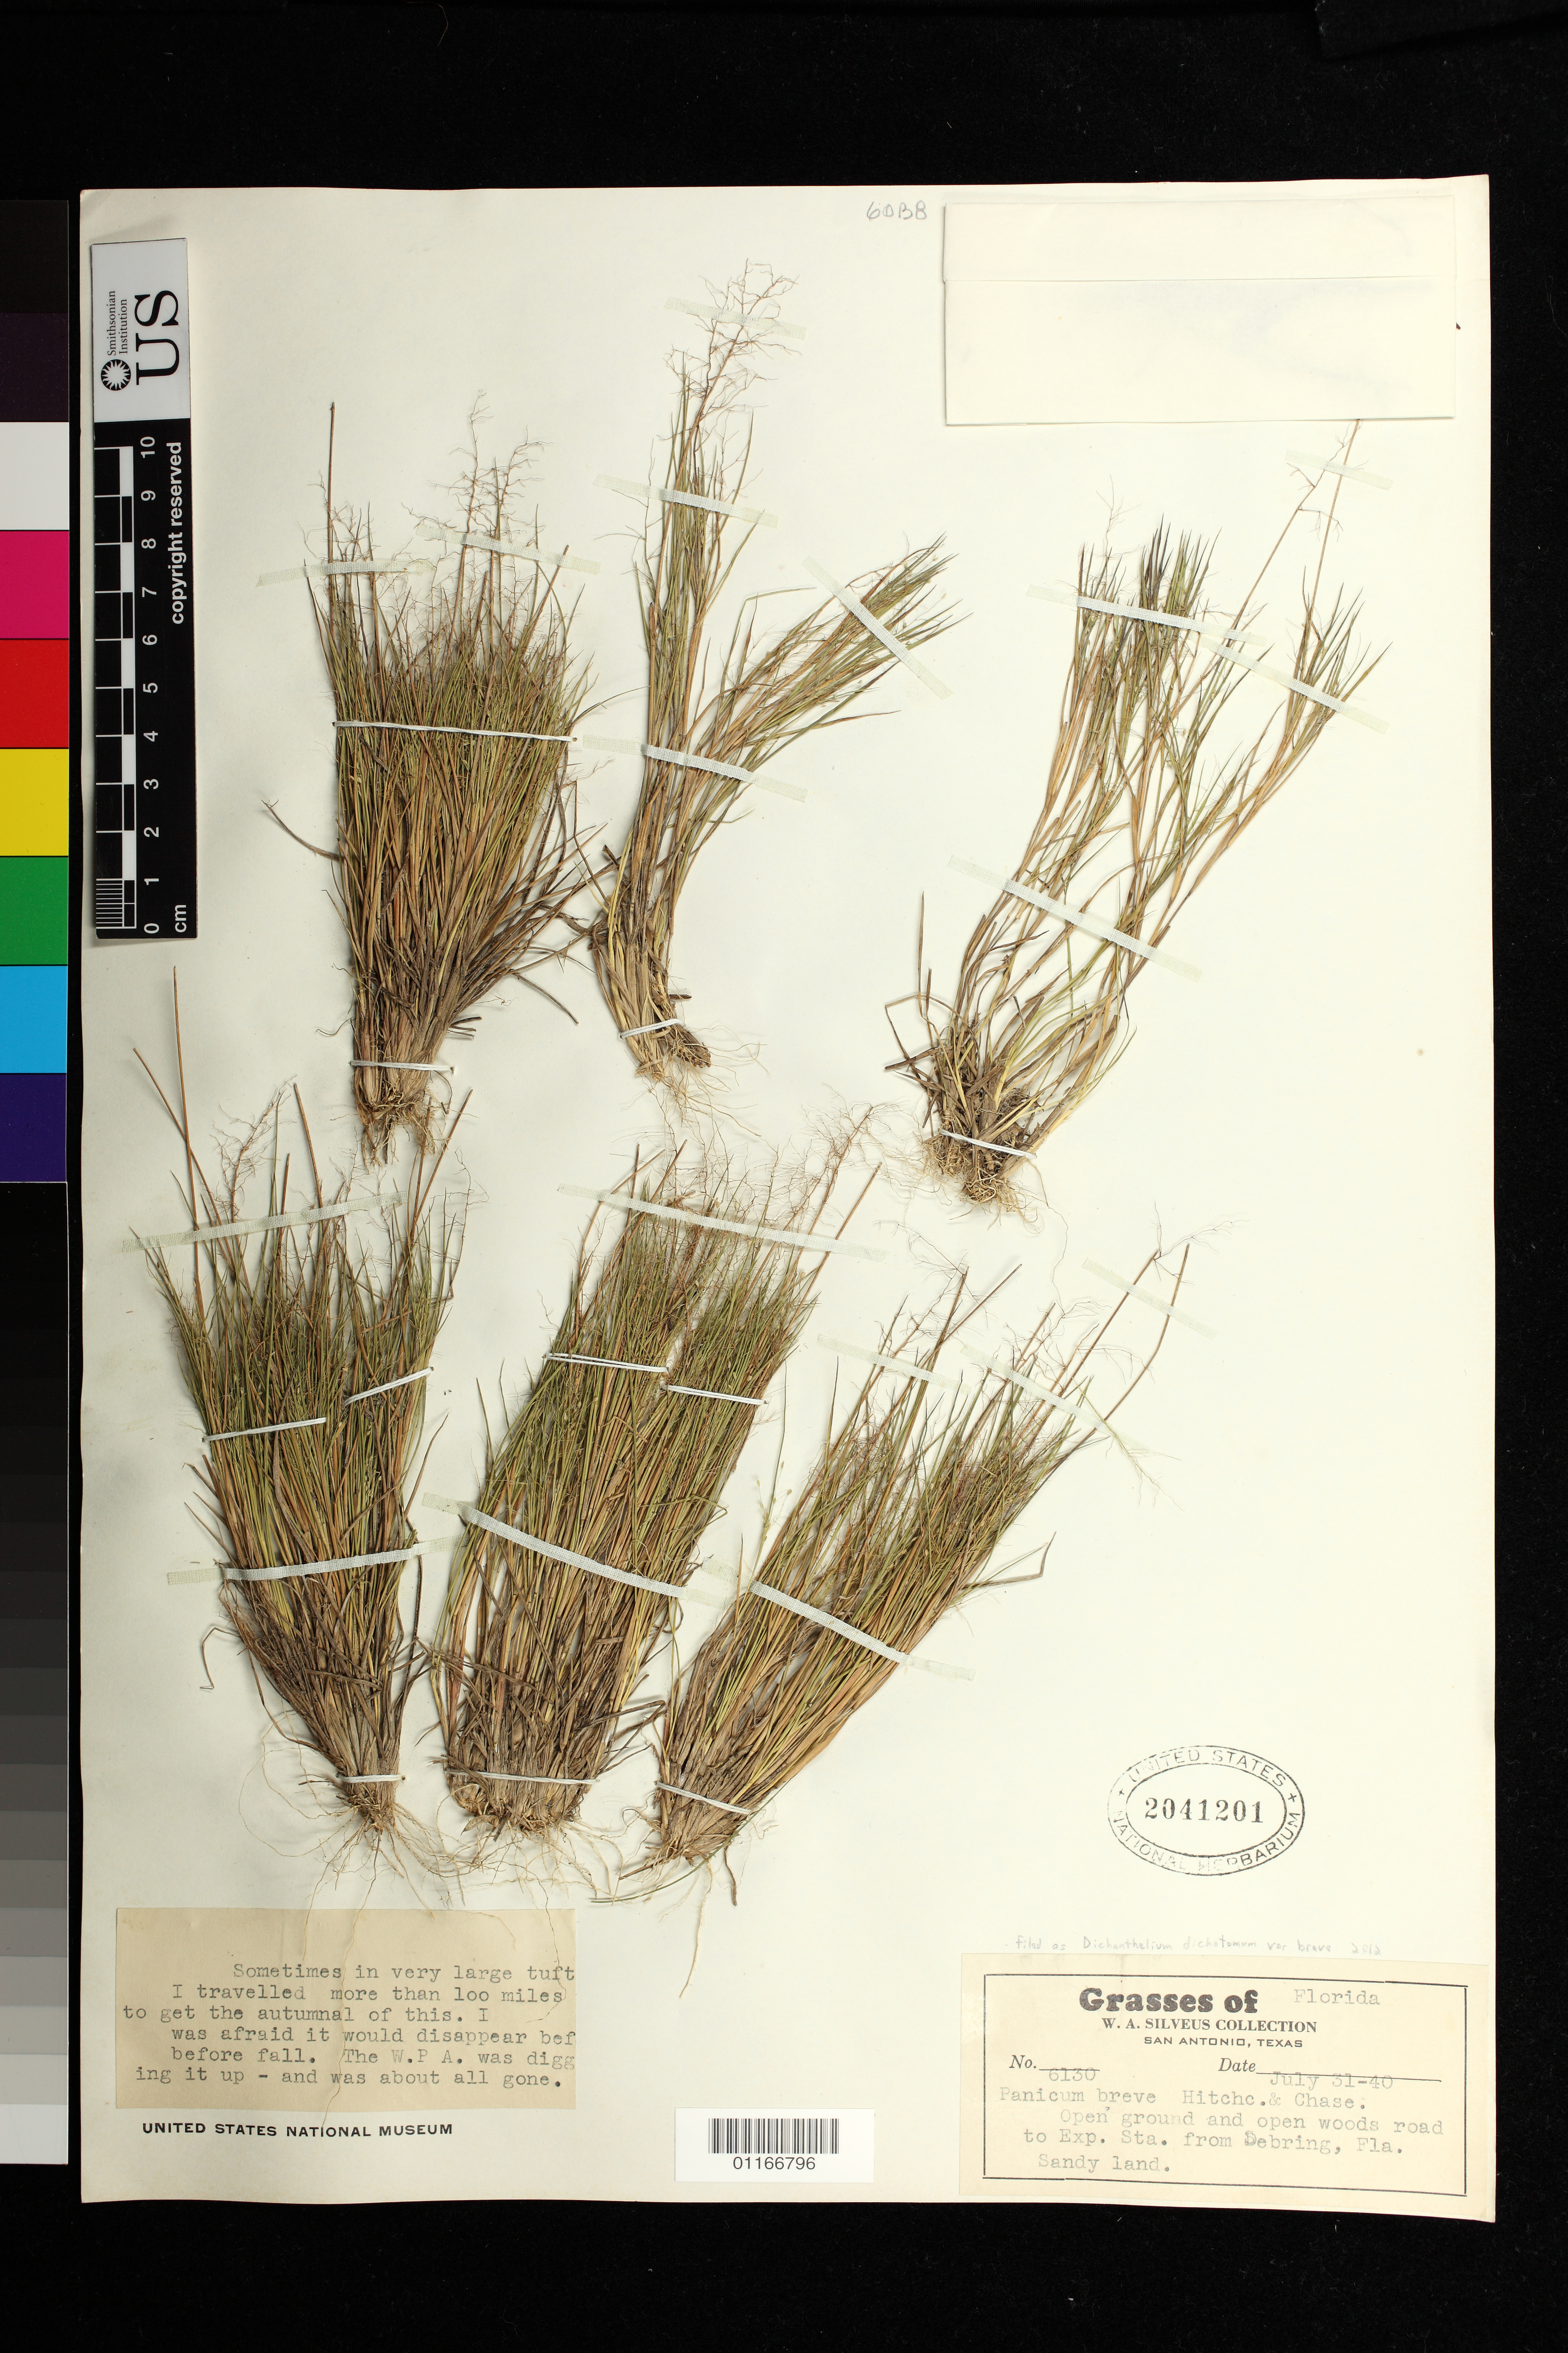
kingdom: Plantae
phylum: Tracheophyta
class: Liliopsida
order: Poales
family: Poaceae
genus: Dichanthelium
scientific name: Dichanthelium dichotomum var. breve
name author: (Hitchc. & Chase) Gould & C.A. Clark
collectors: W. Silveus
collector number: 6130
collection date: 1940-07-31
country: United States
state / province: Florida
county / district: Highlands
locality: Sebring, Open ground and open woods road to Exp. Sta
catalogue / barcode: US 2041201